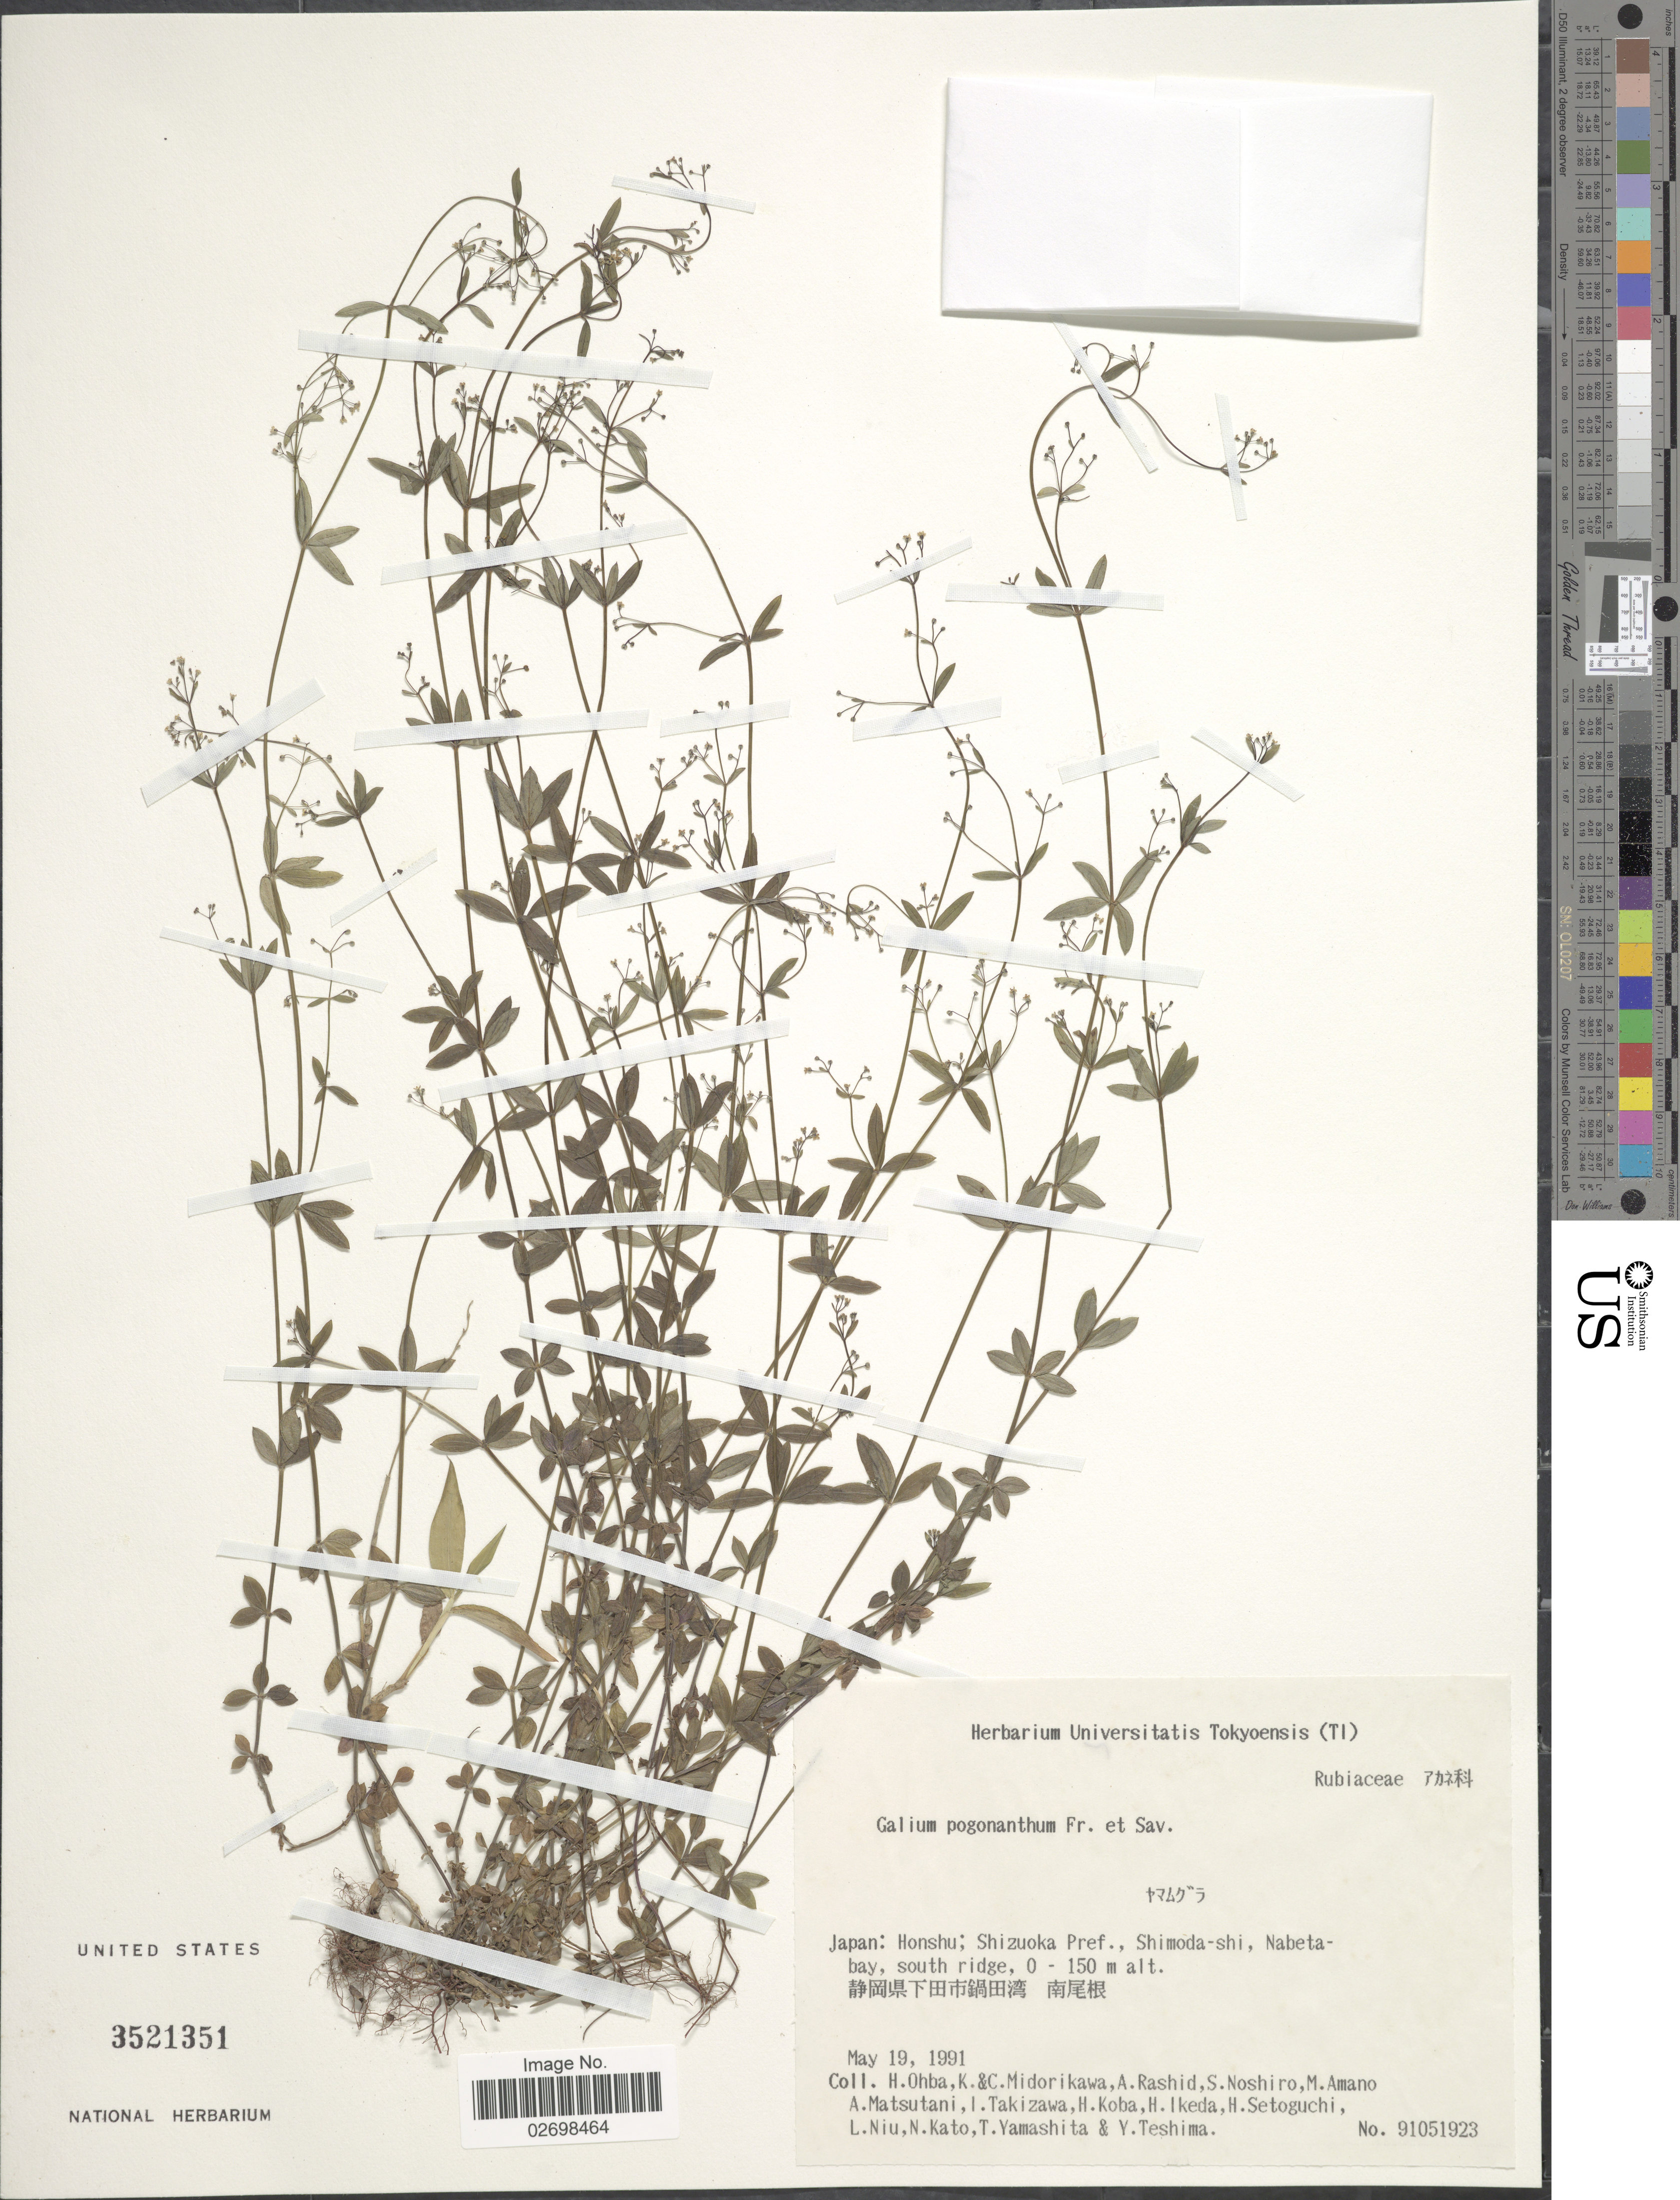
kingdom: Plantae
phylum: Tracheophyta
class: Magnoliopsida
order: Gentianales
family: Rubiaceae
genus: Galium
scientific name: Galium bungei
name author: Steud.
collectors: H. Ohba, K. Midorikawa, C. Midorikawa, A. Rashid & et al.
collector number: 91051923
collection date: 1991-05-19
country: Japan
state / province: Sizuoka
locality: Honshu, Pref., Shimoda-shi, Nabeta-bay, south ridge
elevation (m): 0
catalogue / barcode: US 3521351